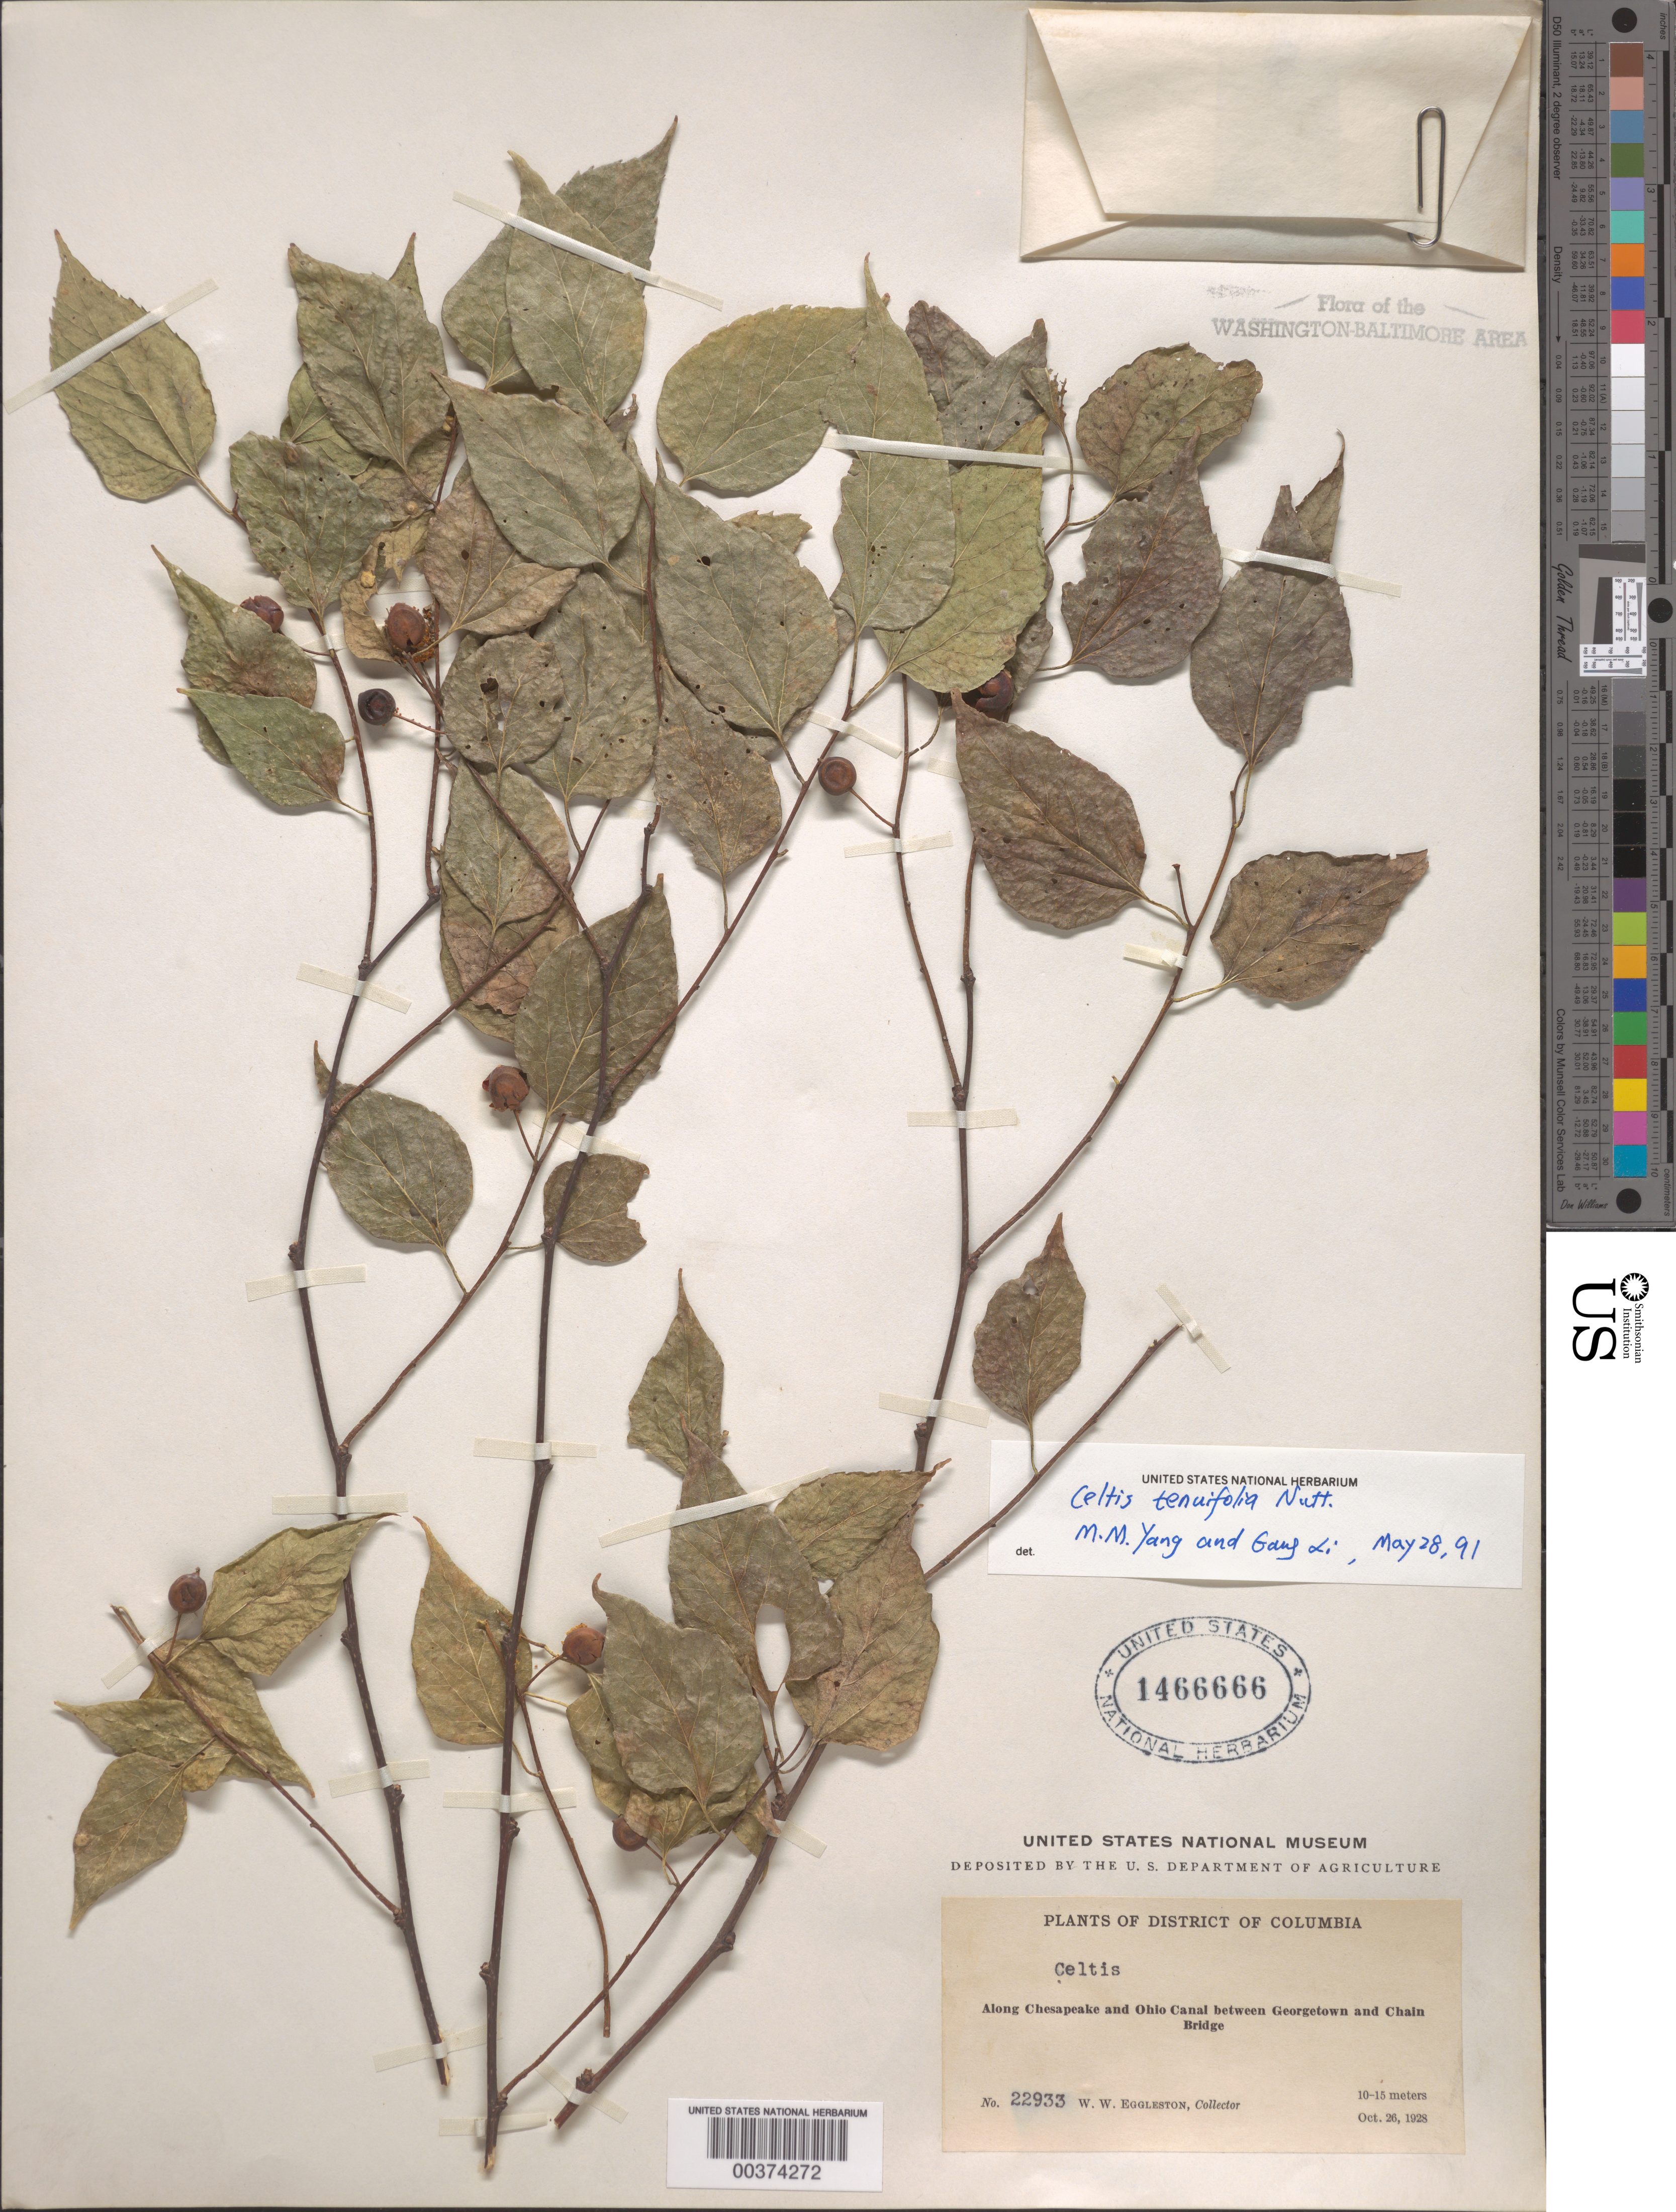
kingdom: Plantae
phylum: Tracheophyta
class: Magnoliopsida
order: Rosales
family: Cannabaceae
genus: Celtis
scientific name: Celtis tenuifolia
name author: Nutt.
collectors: W. W. Eggleston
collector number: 22933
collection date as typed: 26 Oct 1928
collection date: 1928-10-26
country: United States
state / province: District of Columbia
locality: C. and O. Canal, between Georgetown and Chain Bridge C. and O. Canal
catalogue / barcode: US 1466666